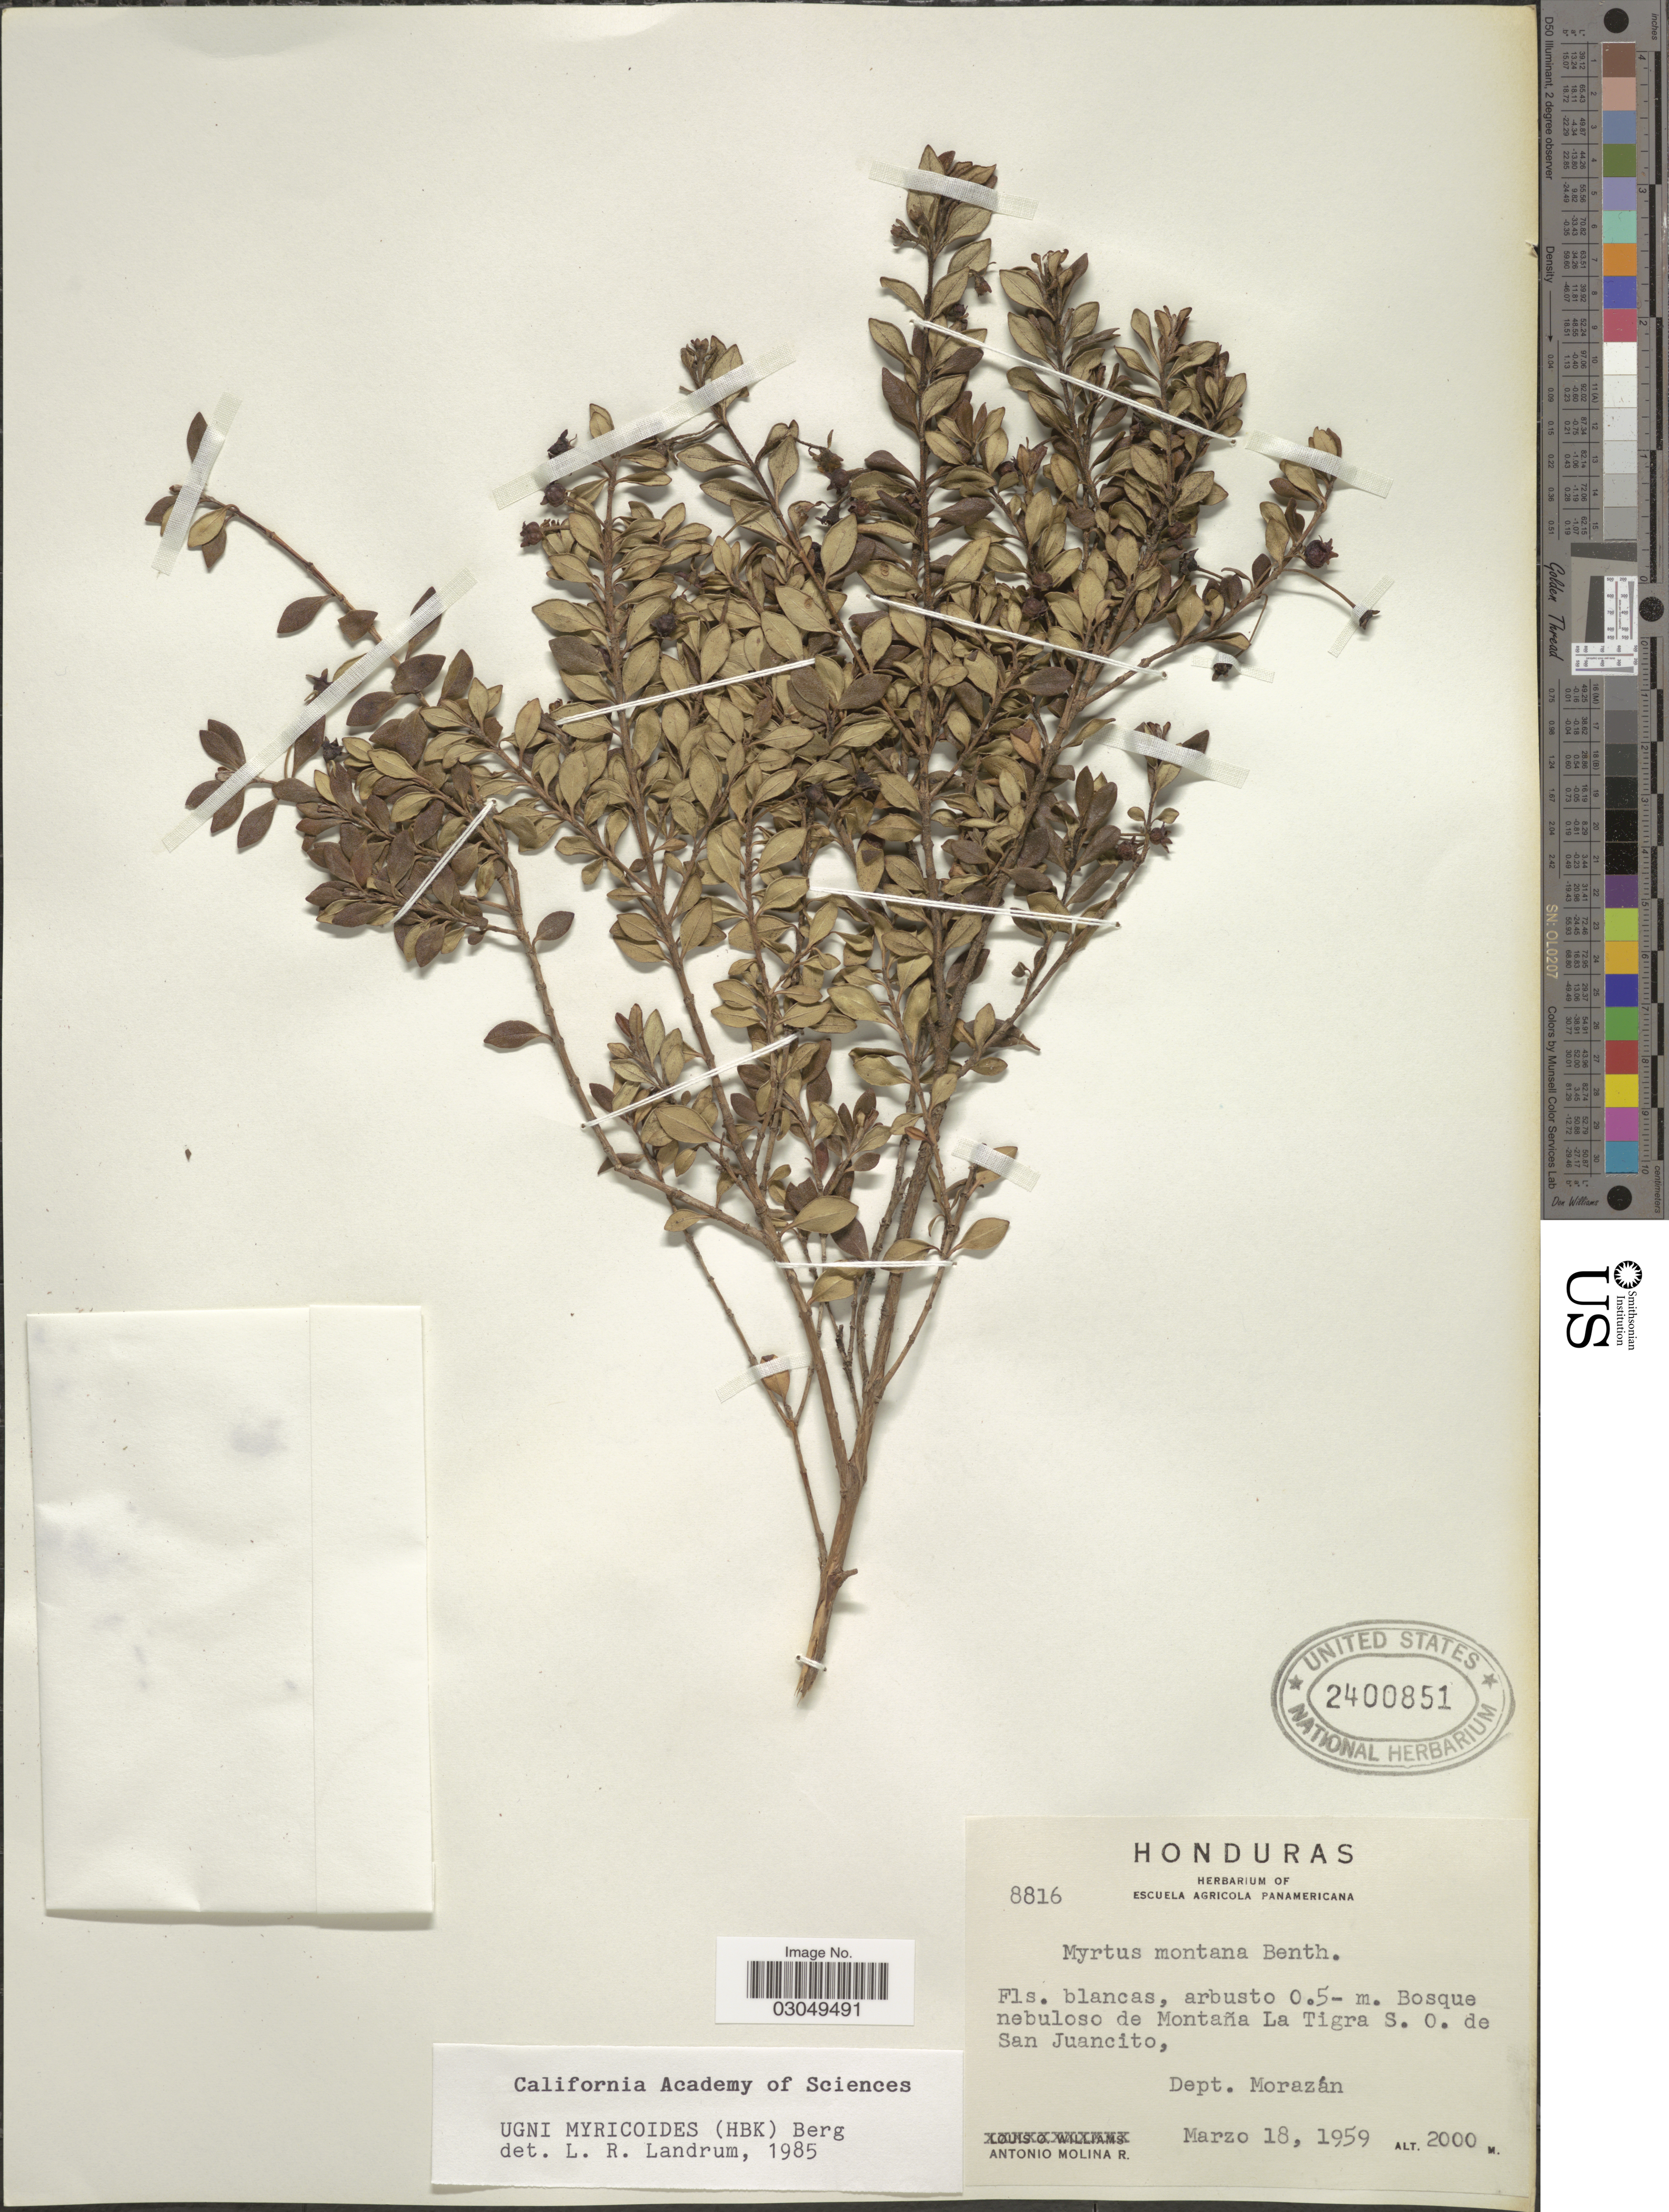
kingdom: Plantae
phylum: Tracheophyta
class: Magnoliopsida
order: Myrtales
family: Myrtaceae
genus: Ugni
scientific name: Ugni myricoides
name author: (Kunth) O. Berg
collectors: A. Molina R.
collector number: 8816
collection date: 1959-03-18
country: Honduras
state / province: Fco. Morazán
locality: Bosque nebuloso de Montaña La Tigra S.O. de San Juancito, Dept. Morazán.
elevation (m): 2000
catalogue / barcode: US 2400851